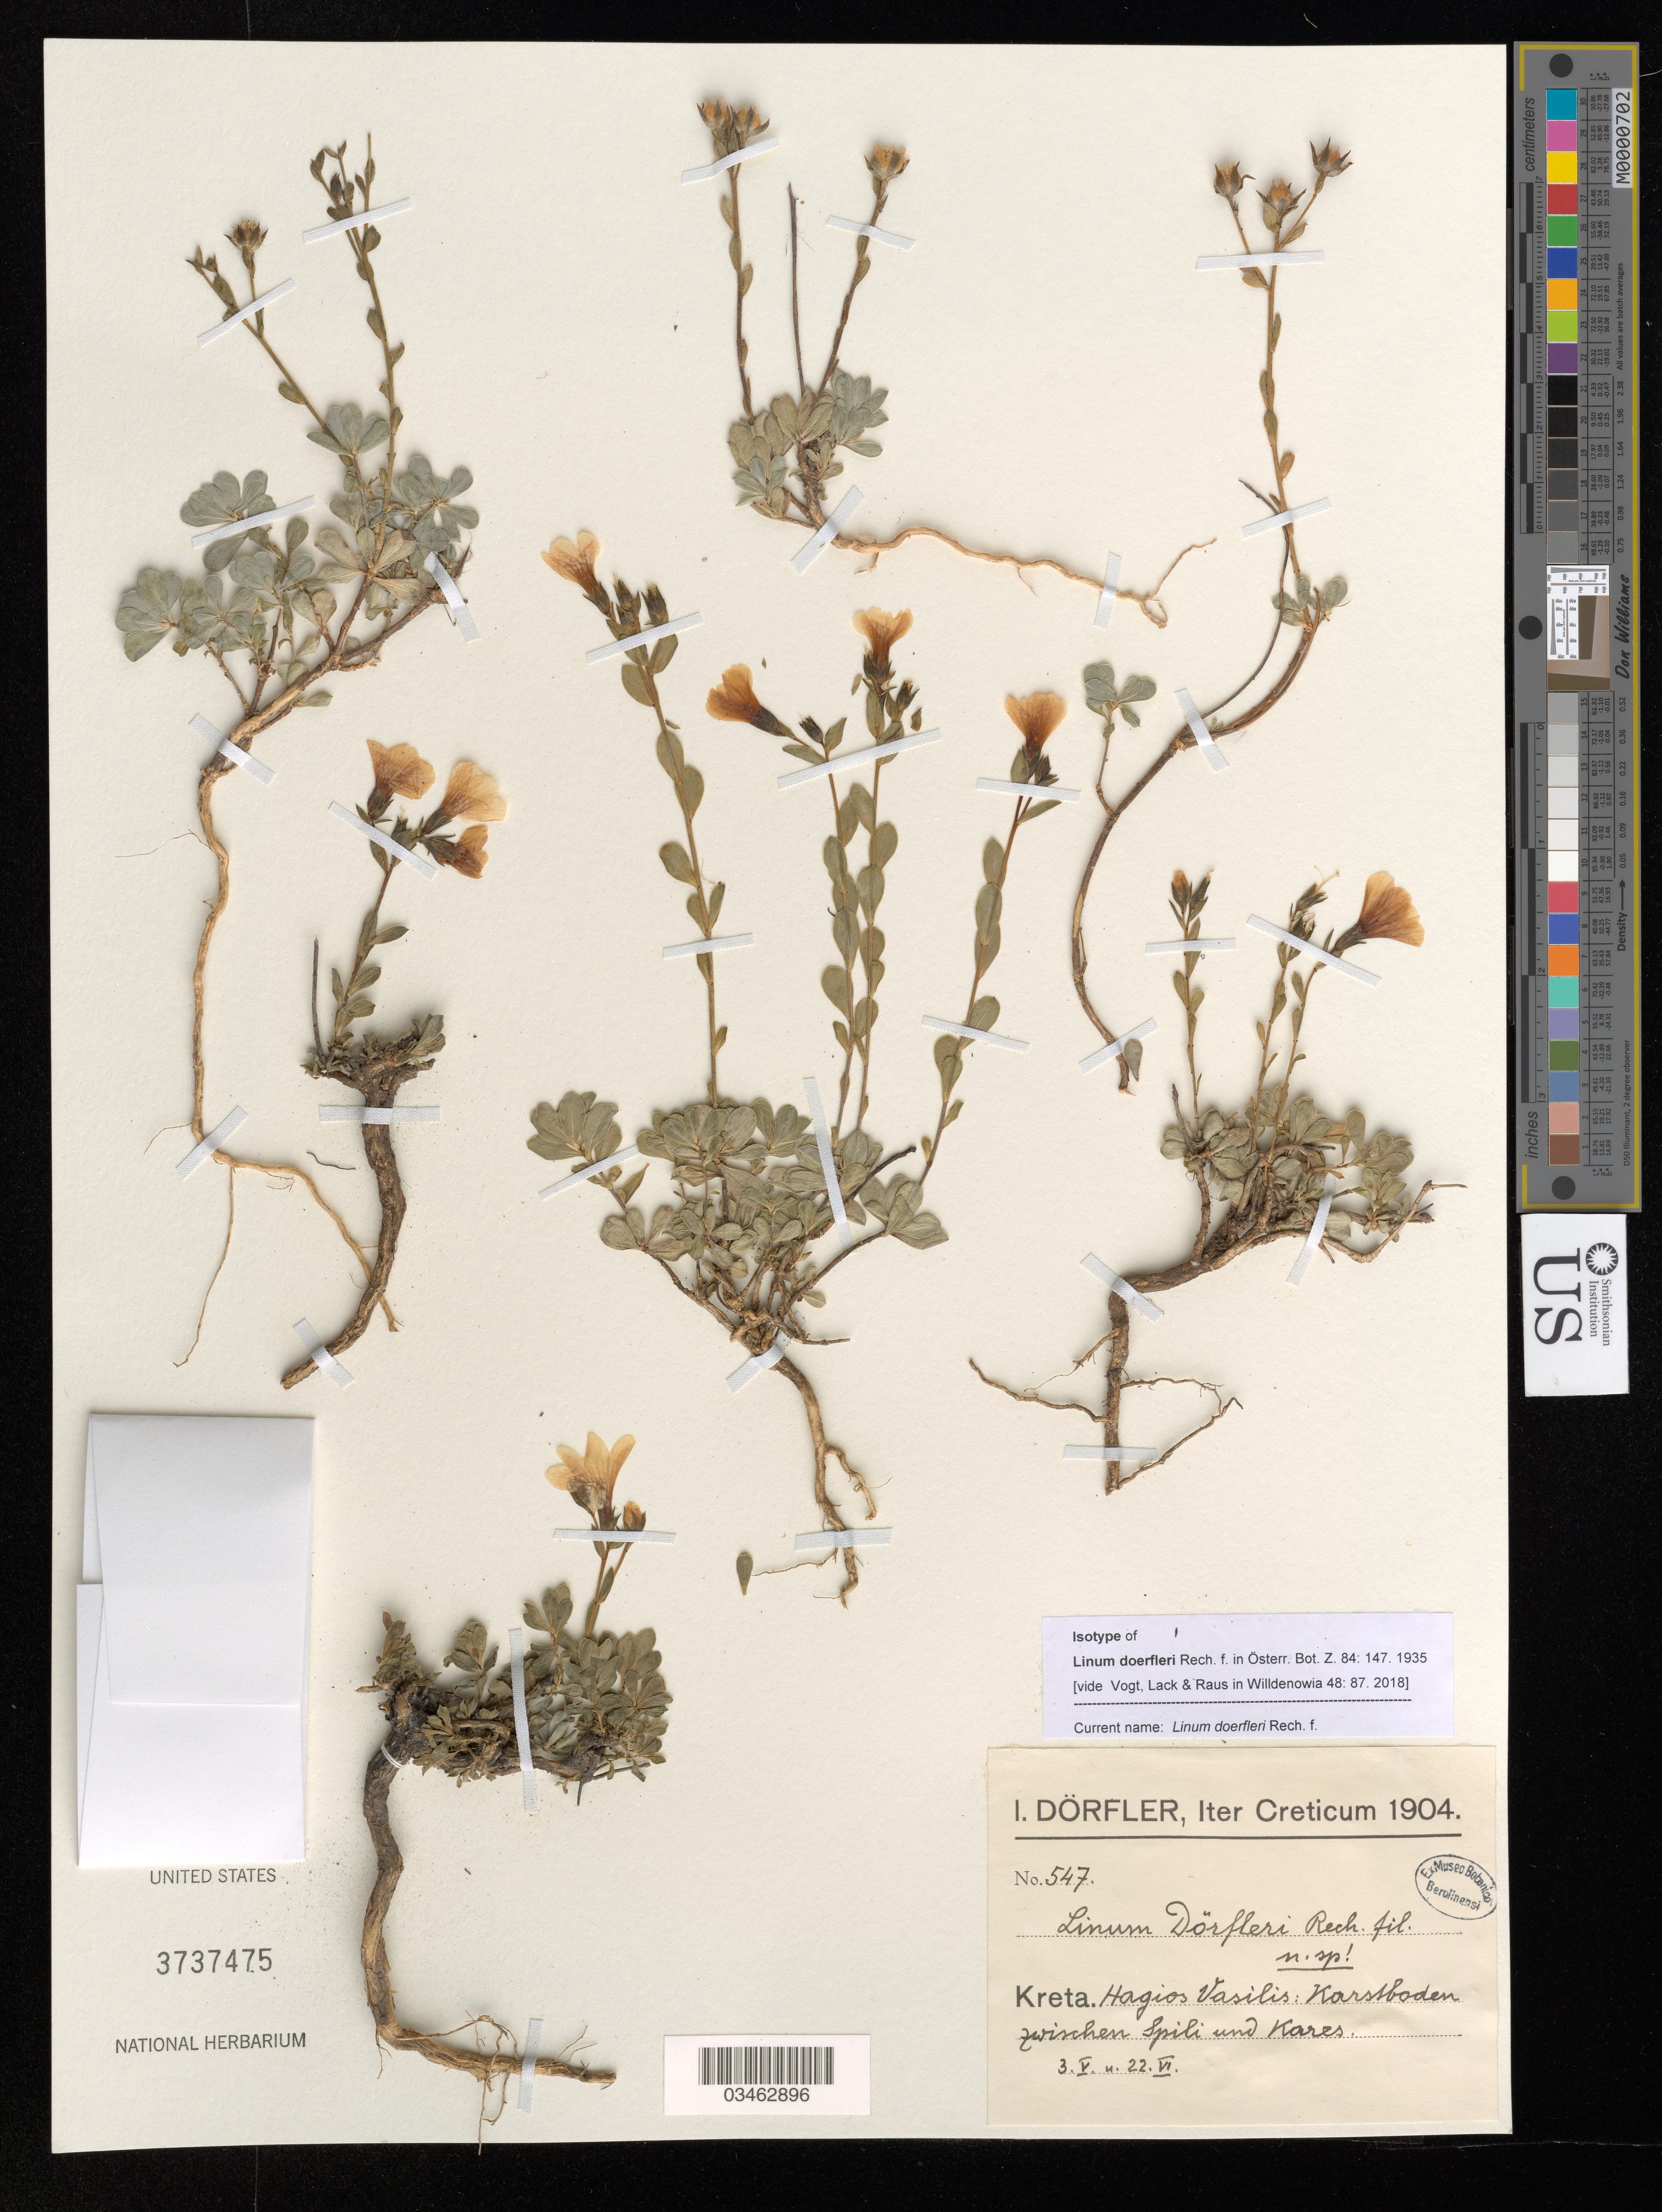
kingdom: Plantae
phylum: Tracheophyta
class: Magnoliopsida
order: Malpighiales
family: Linaceae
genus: Linum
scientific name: Linum doerfleri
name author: Rech. f.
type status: Isotype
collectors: I. Dörfler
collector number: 547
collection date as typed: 3. V. u. 22. VI.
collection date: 1904-05-03/1904-06-22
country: Greece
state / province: Crete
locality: Iter Creticum. Kreta. Distr. Hagios Vasilis. Karssboden zwischen Spili und Kares.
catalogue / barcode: US 3737475